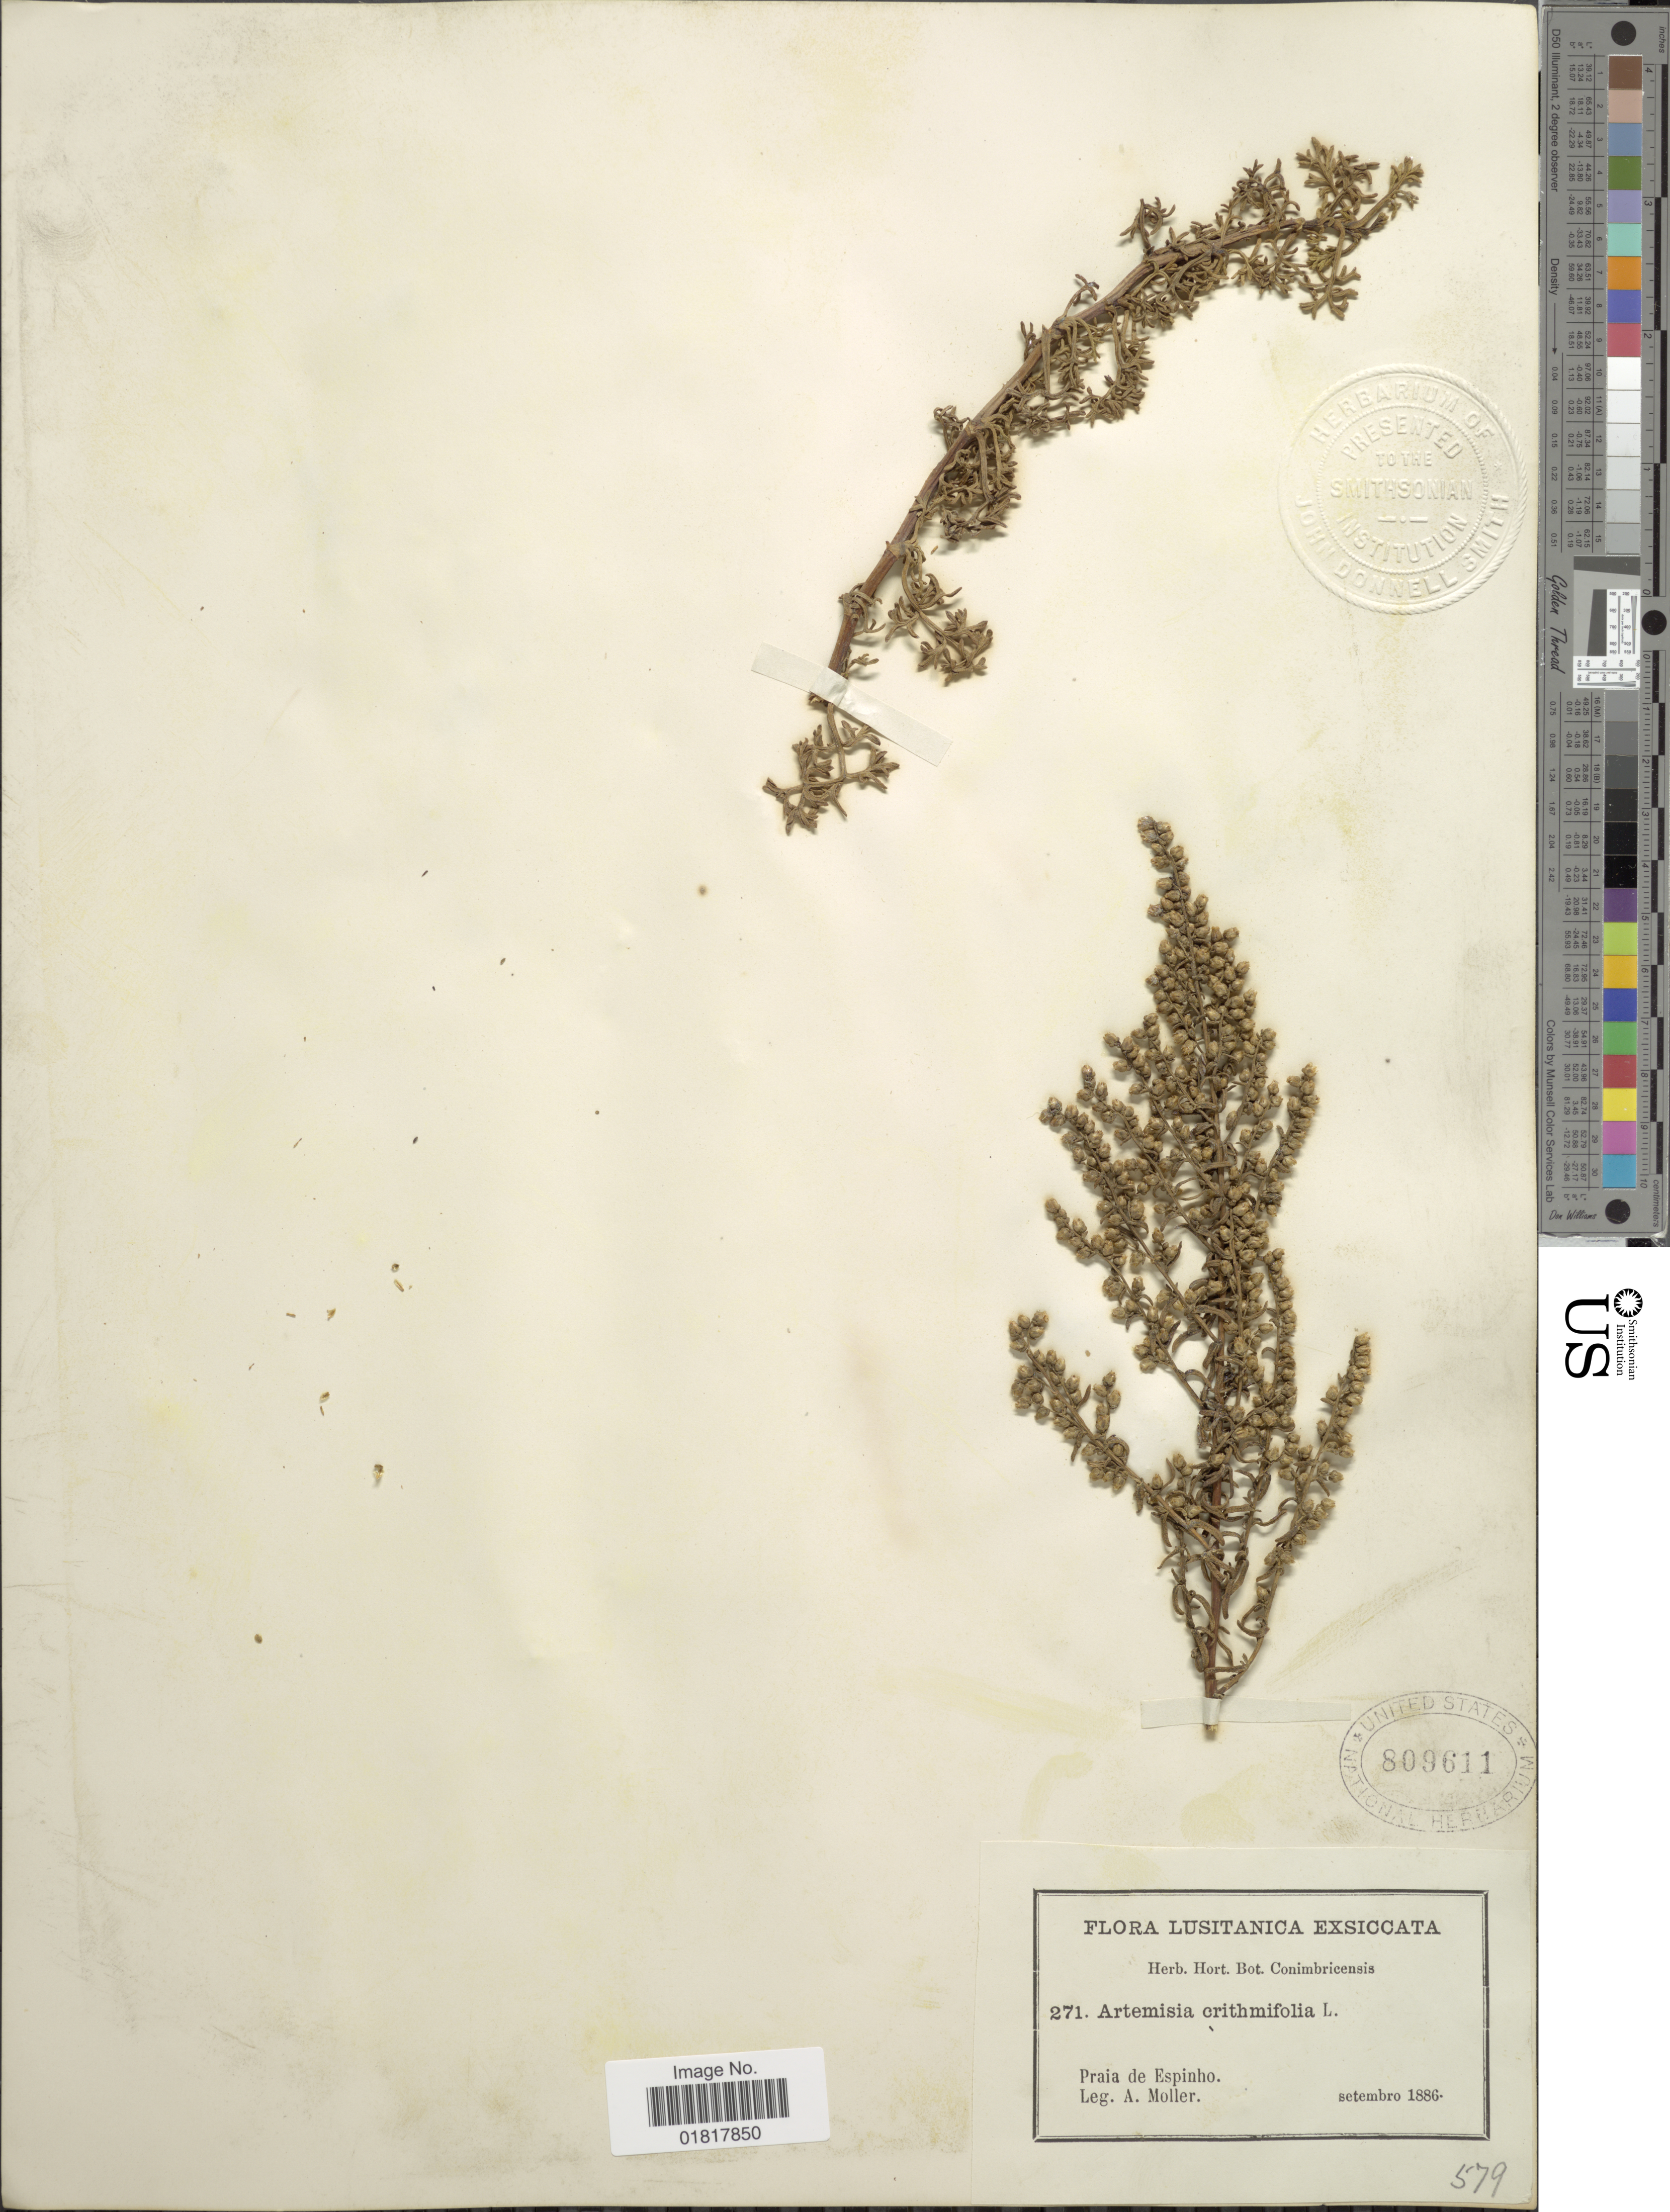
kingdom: Plantae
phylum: Tracheophyta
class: Magnoliopsida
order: Asterales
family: Asteraceae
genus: Artemisia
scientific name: Artemisia crithmifolia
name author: L.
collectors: A. Moller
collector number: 271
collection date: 1886-09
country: Portugal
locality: Lusitanica , Praia de Espinho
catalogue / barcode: US 809611